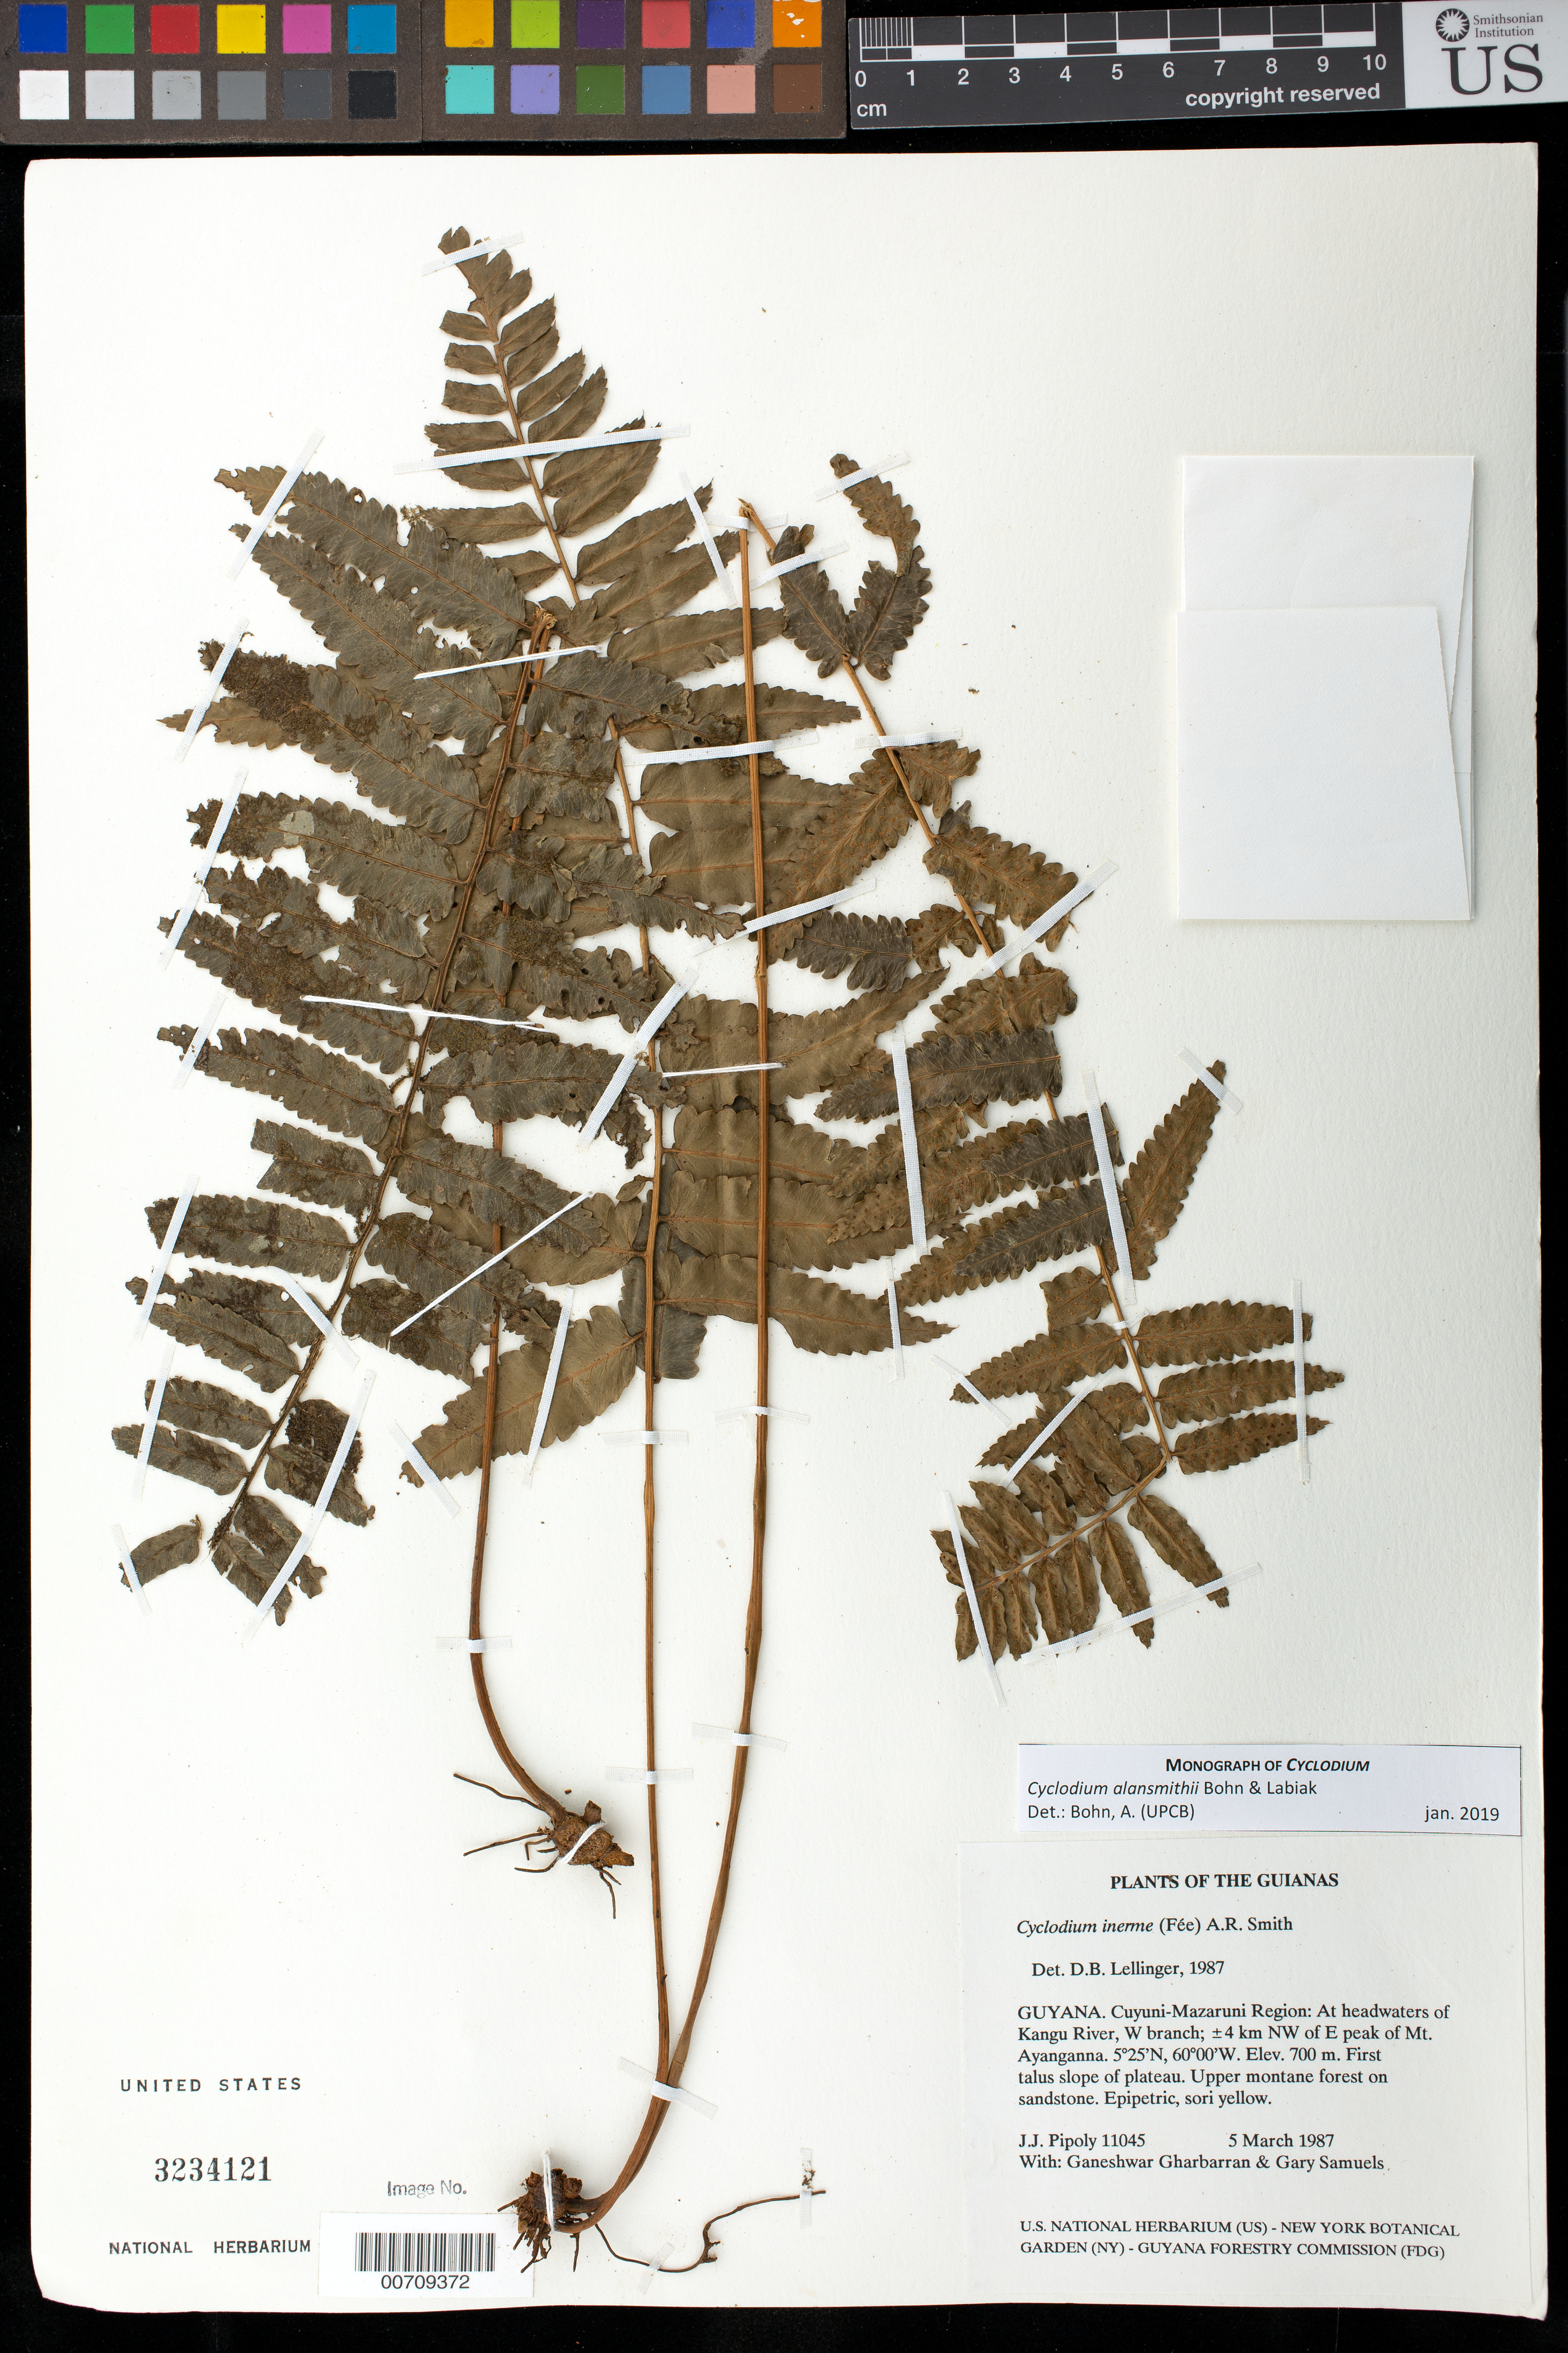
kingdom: Plantae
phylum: Tracheophyta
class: Polypodiopsida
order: Polypodiales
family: Dryopteridaceae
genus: Cyclodium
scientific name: Cyclodium alansmithii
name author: Bohn & Labiak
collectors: J. J. Pipoly, G. Gharbarran & G. Samuels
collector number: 11045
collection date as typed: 5 March 1987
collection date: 1987-03-05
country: Guyana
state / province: Cuyuni-Mazaruni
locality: Headwaters of Kangu R., W branch; ±4 km NW of E peak of Mt. Ayanganna. First talus slope of plateau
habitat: Upper montane forest on sandstone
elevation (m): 700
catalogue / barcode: US 3234121